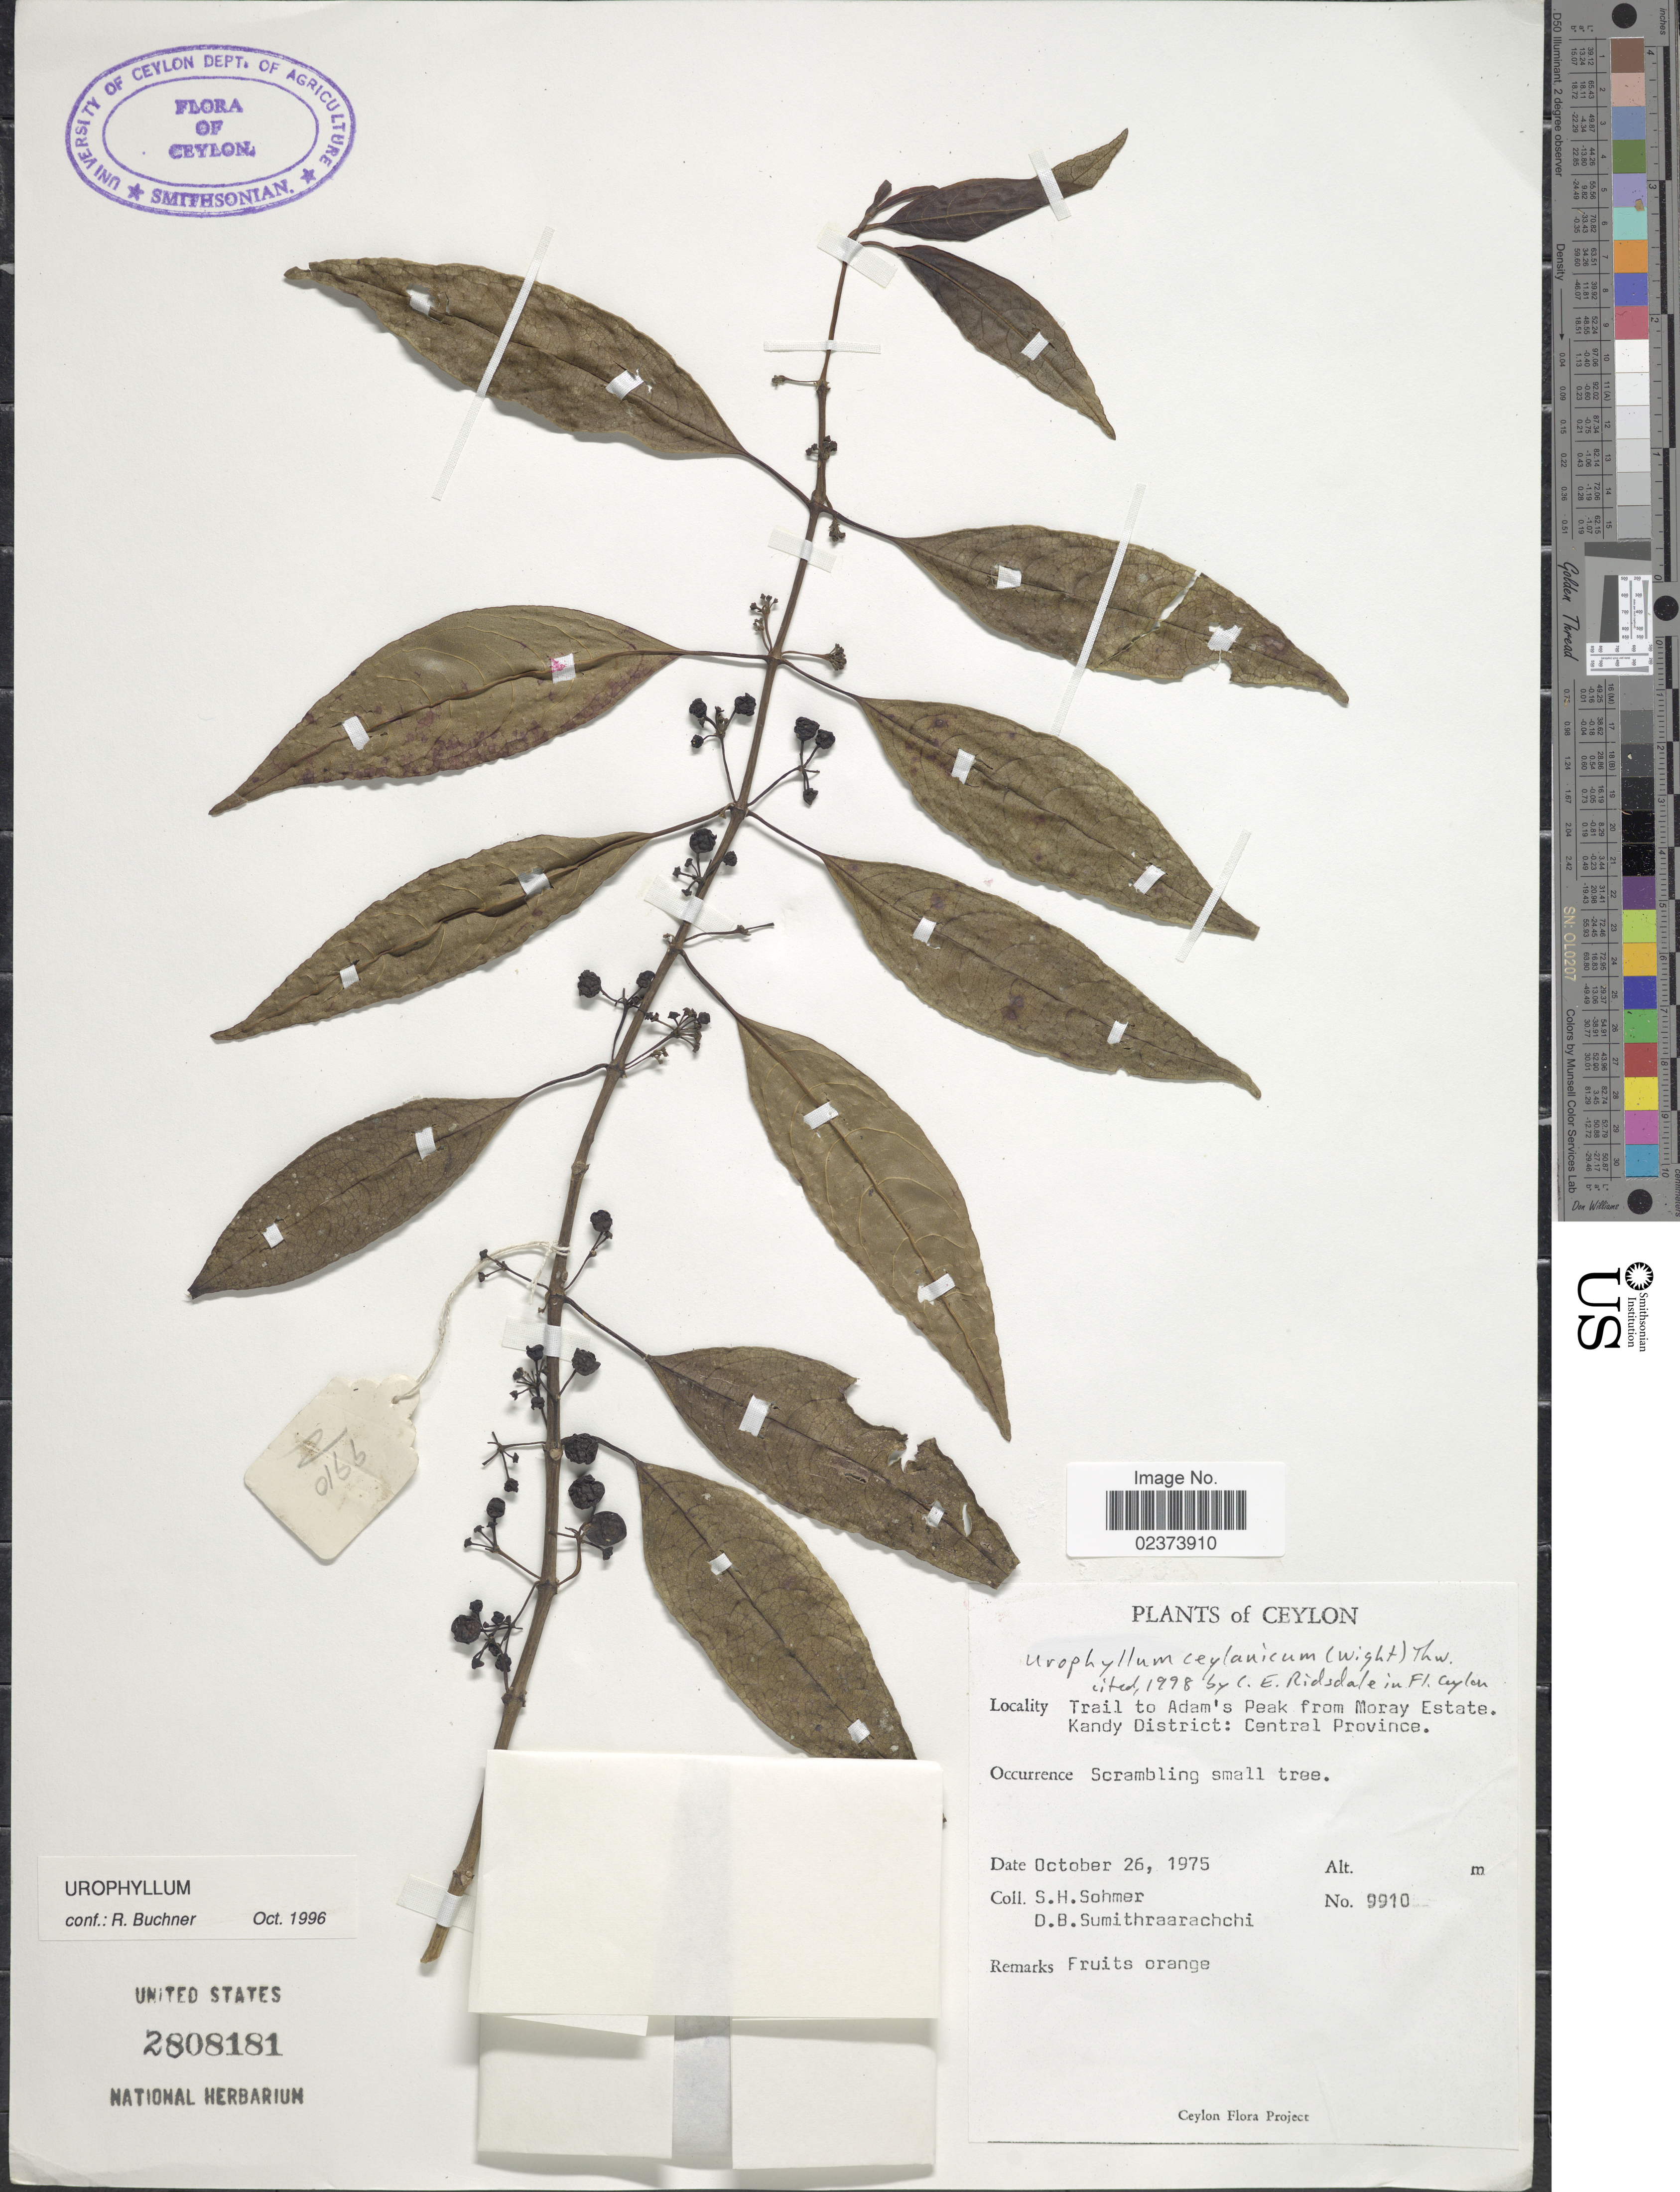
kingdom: Plantae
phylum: Tracheophyta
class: Magnoliopsida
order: Gentianales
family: Rubiaceae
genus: Urophyllum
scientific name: Urophyllum zeylanicum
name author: (Wight) Thwaites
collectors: S. H. Sohmer & D. B. Sumithraarachchi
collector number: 9910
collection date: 1975-10-26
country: Sri Lanka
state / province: Central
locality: Trail to Adam's Peak From Moray Estate, Kandy District, Central Province, Ceylon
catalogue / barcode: US 2808181